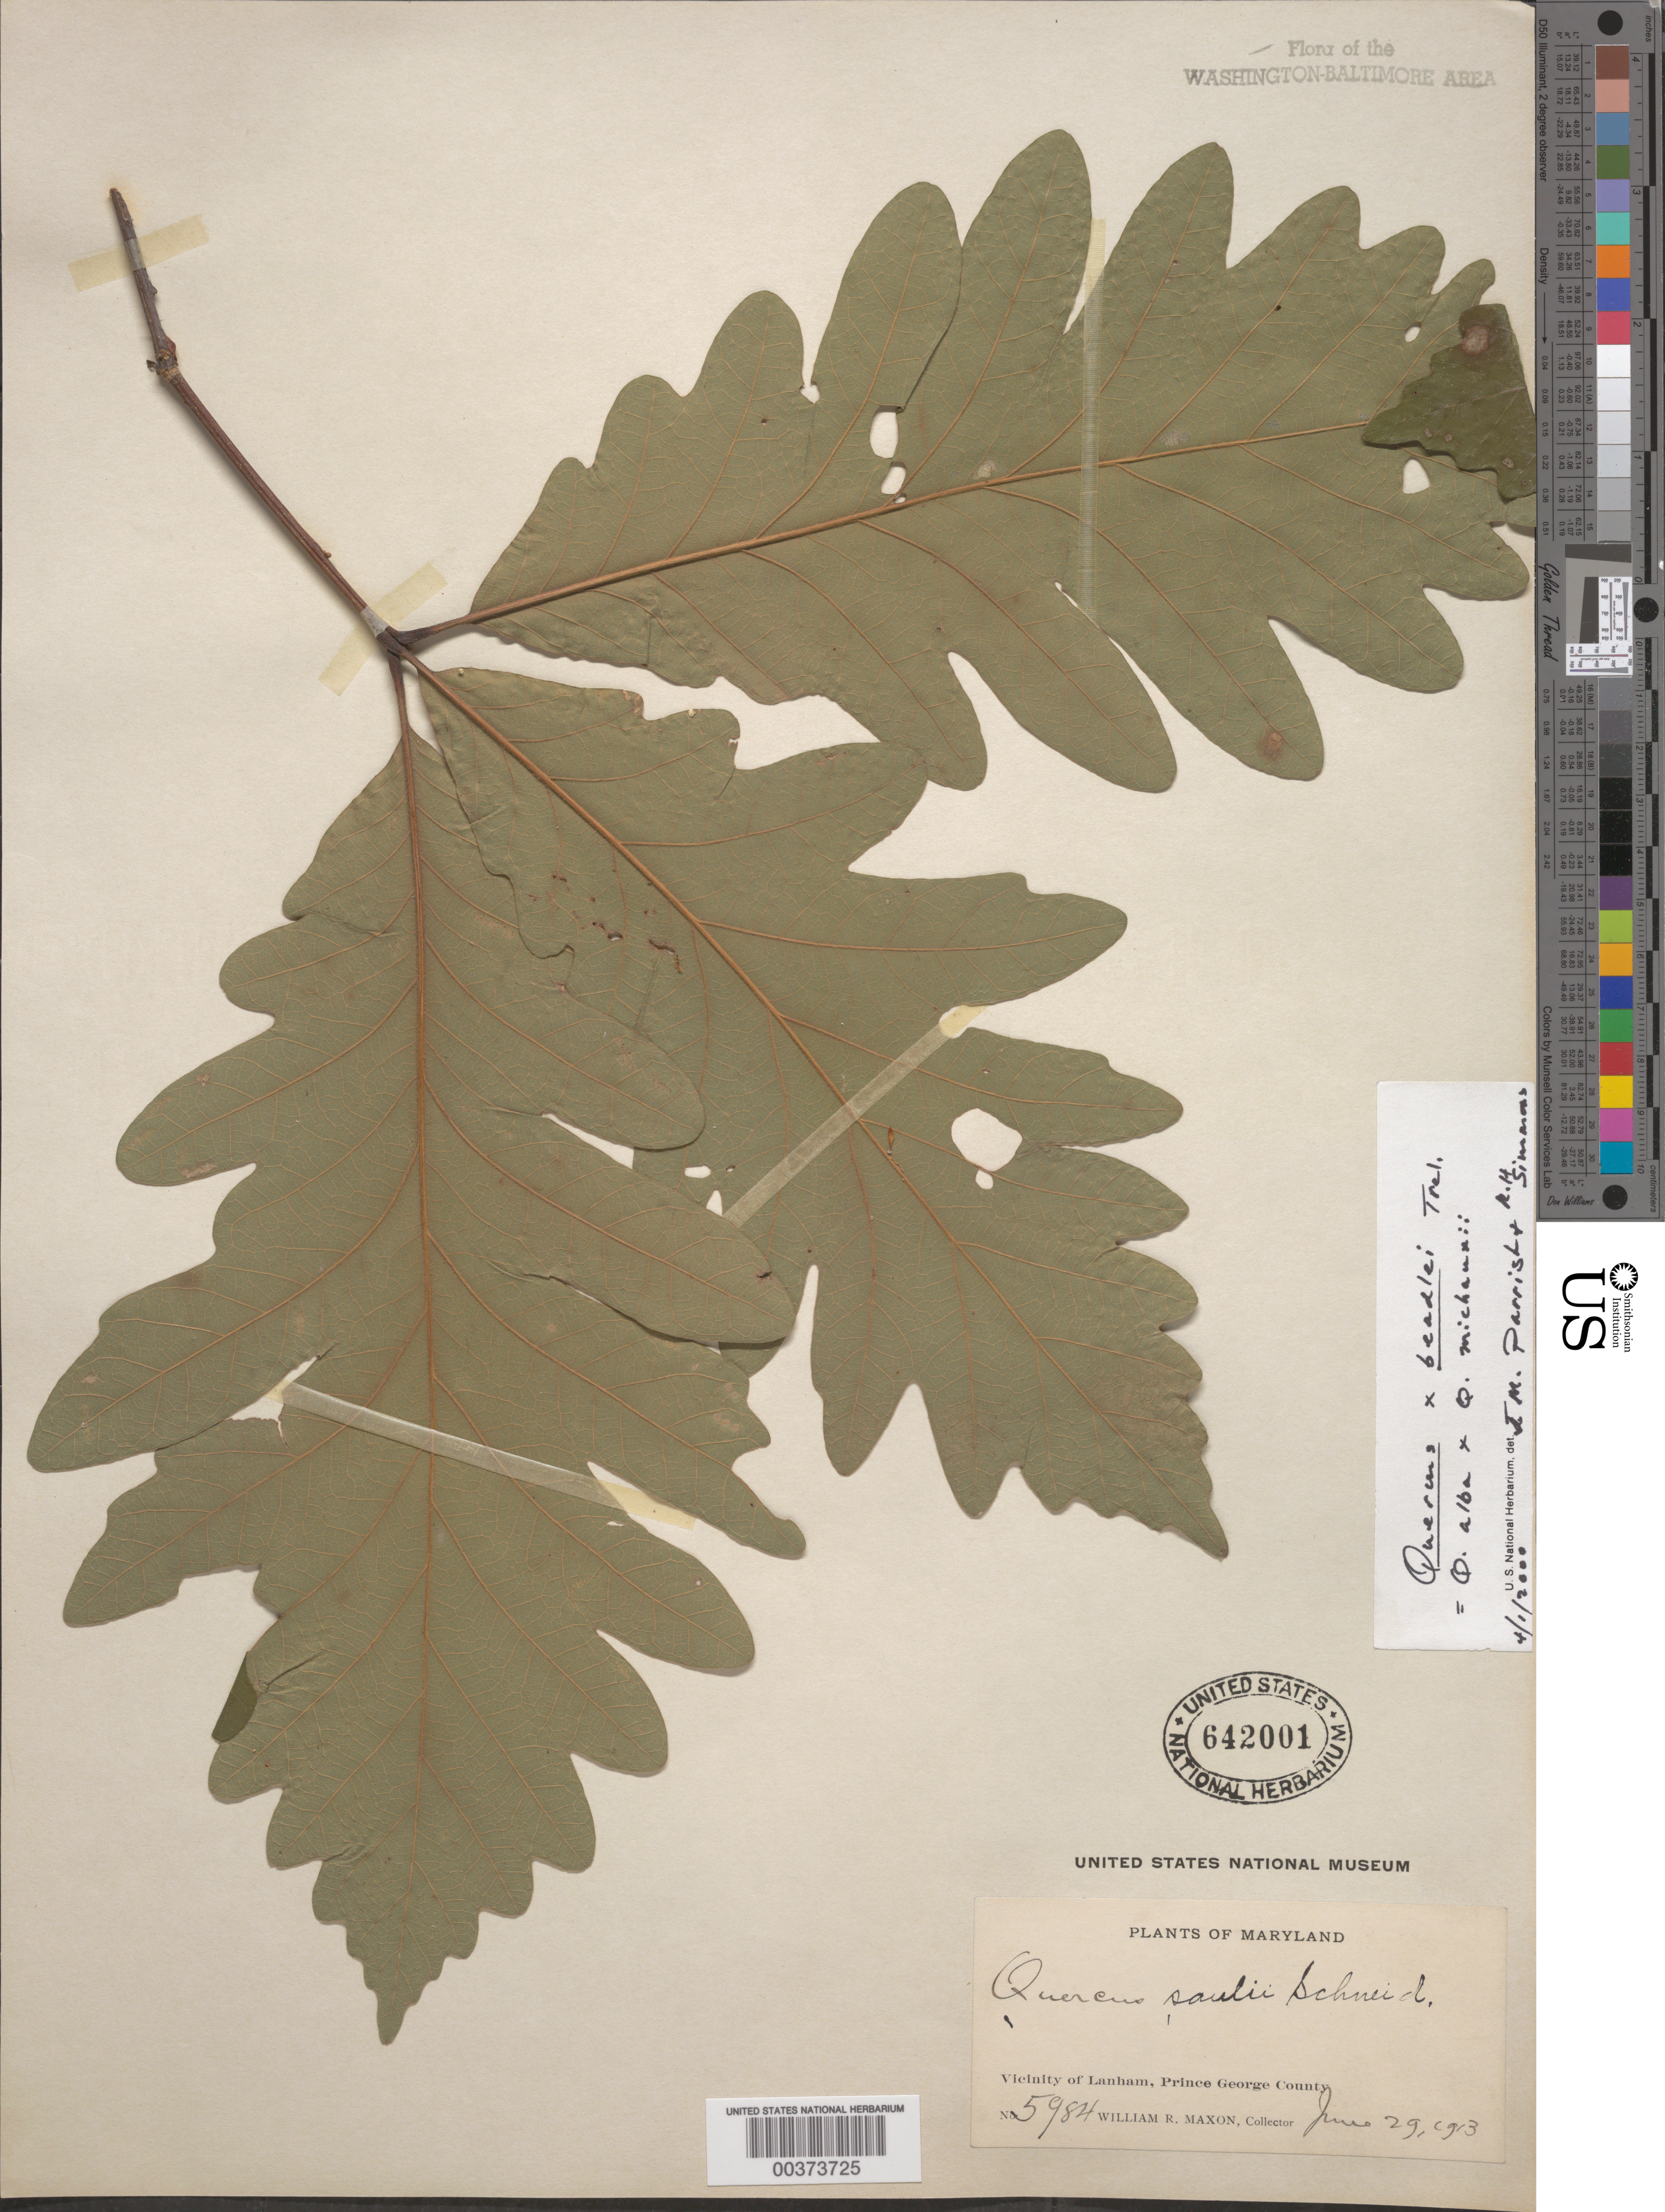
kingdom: Plantae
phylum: Tracheophyta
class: Magnoliopsida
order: Fagales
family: Fagaceae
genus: Quercus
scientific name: Quercus x beadlei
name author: Trel. ex E.J. Palmer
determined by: Simmons, R. H., (UNITED STATES)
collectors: W. R. Maxon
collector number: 5984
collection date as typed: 29 Jun 1913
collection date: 1913-06-29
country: United States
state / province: Maryland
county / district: Prince George's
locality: Lanham vicinity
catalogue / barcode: US 642001